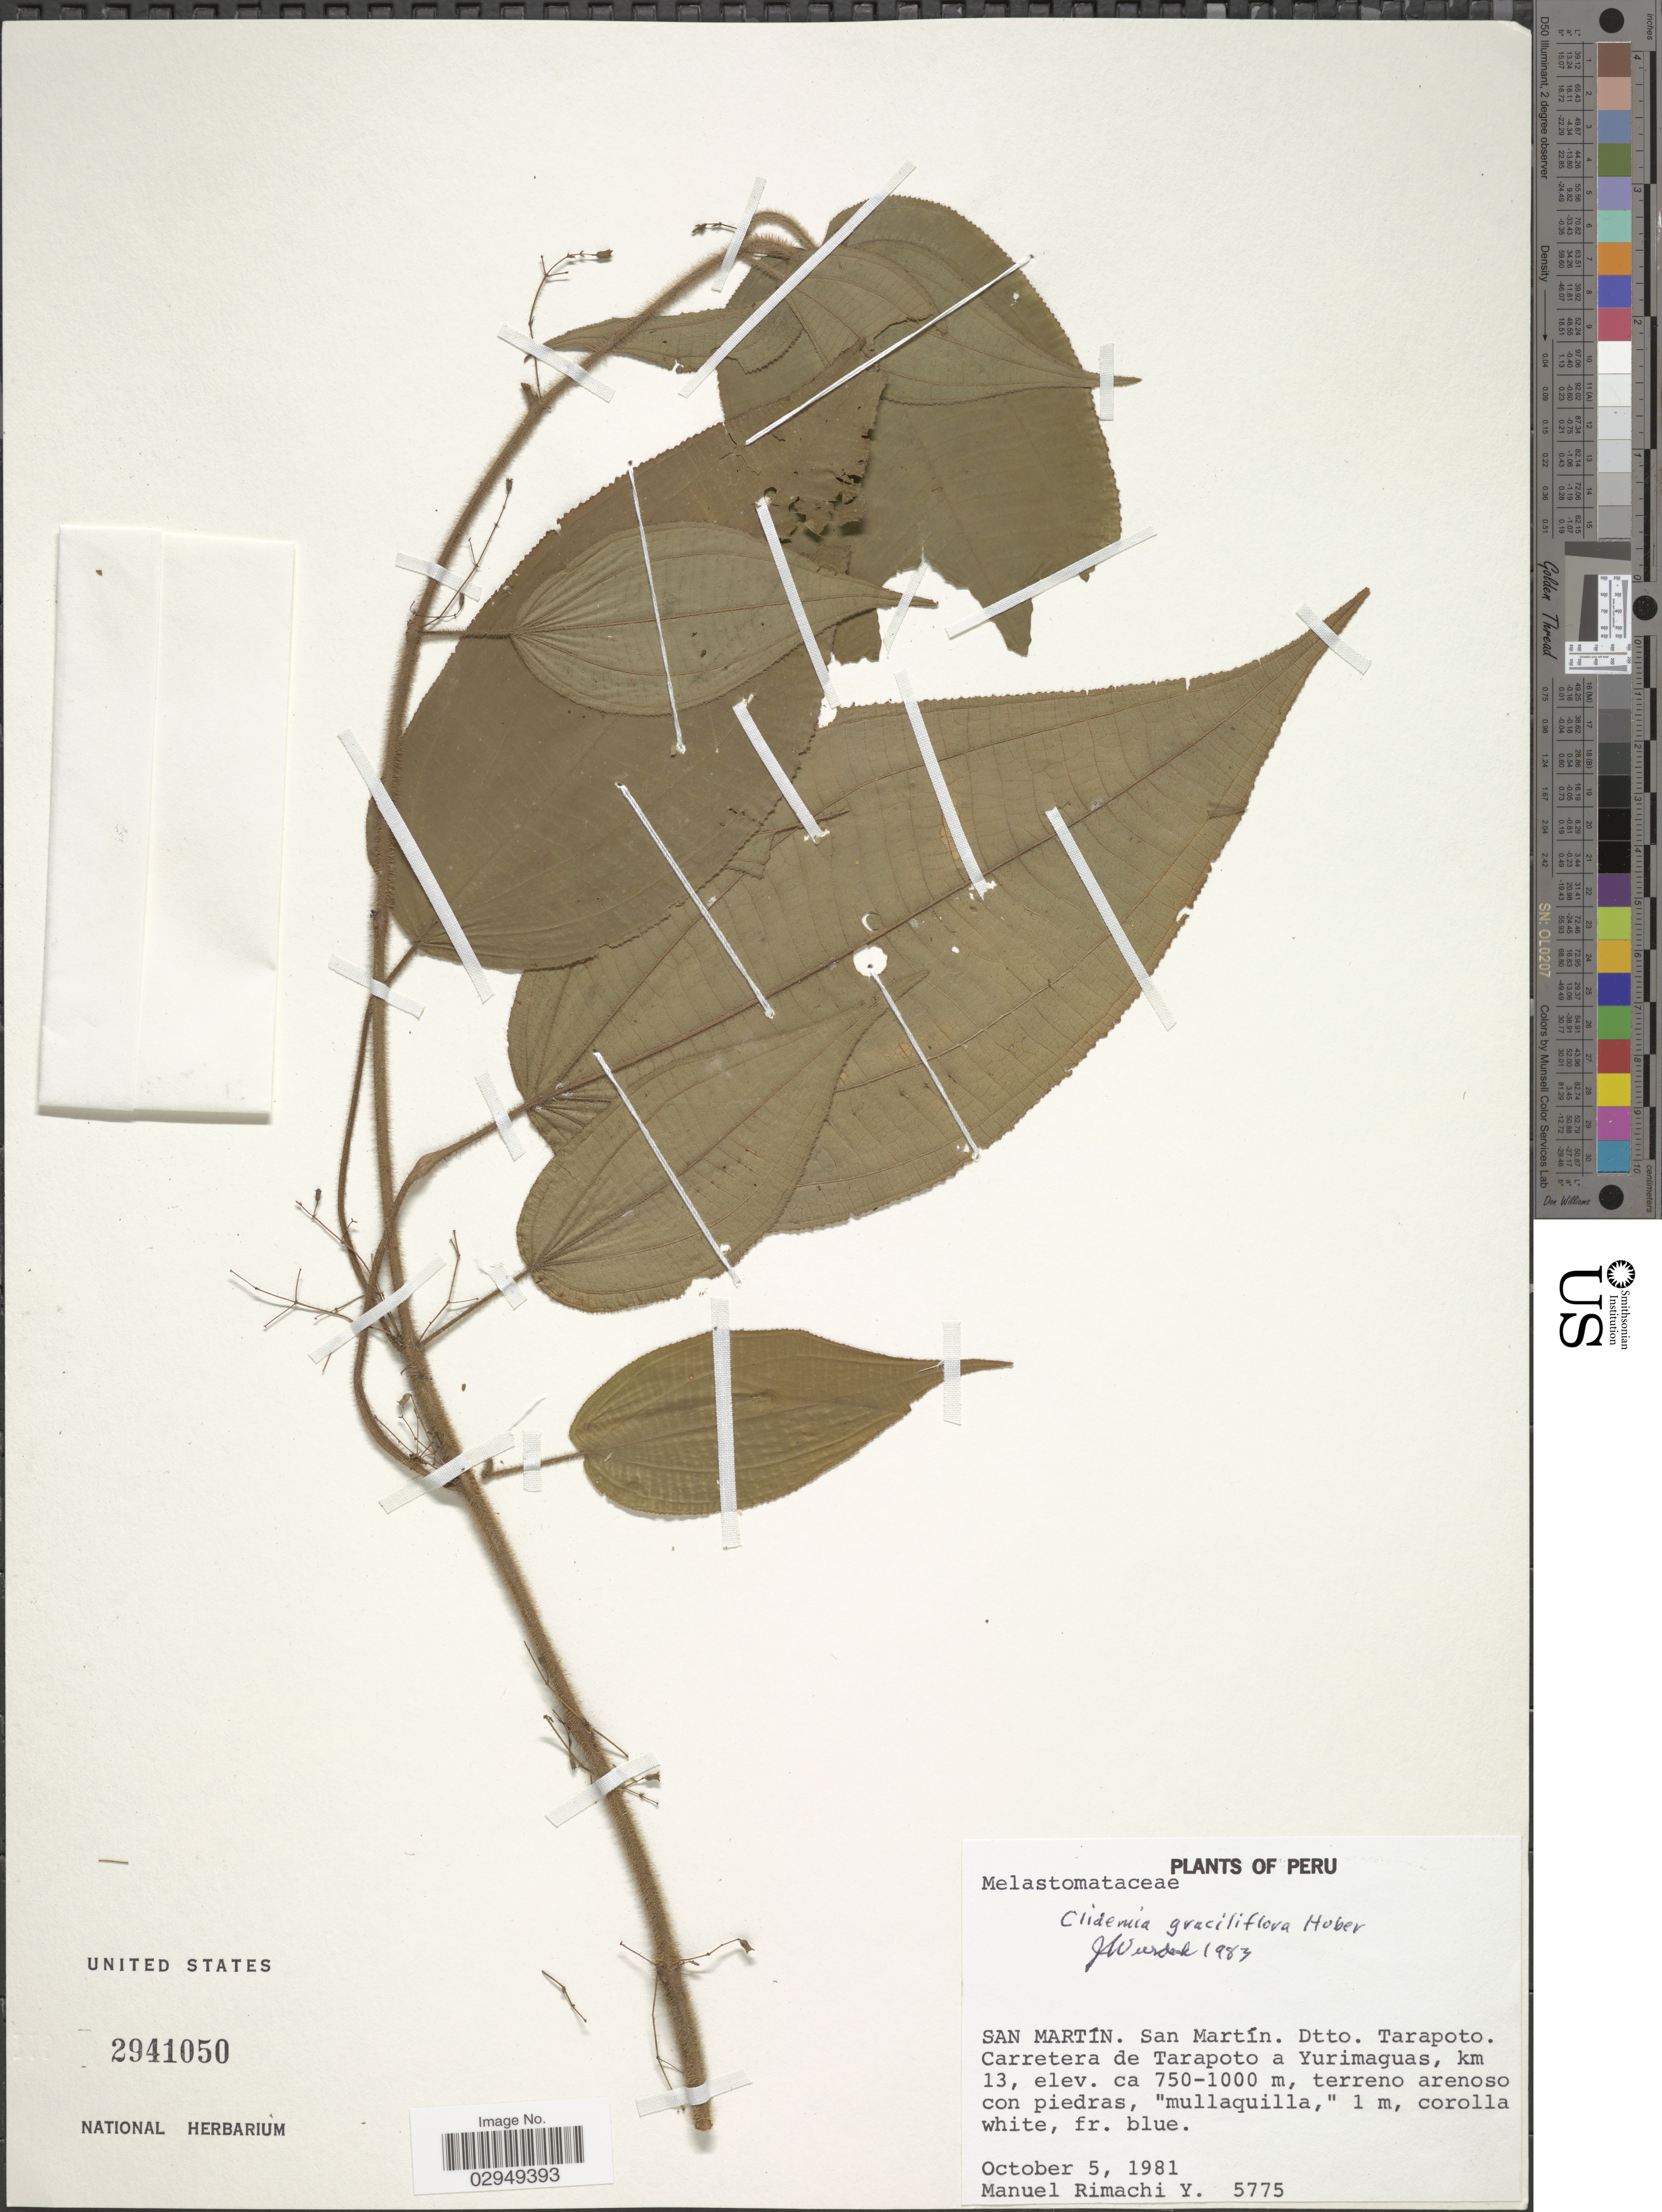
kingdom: Plantae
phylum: Tracheophyta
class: Magnoliopsida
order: Myrtales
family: Melastomataceae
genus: Clidemia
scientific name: Clidemia graciliflora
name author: Huber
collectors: M. Rimachi Y.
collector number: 5775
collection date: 1981-10-05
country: Peru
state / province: San Martín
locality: San Martín. San Martín. Dtto. Tarapoto. Carretera de Tarapoto a Yurimaguas, km 13.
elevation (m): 750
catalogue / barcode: US 2941050